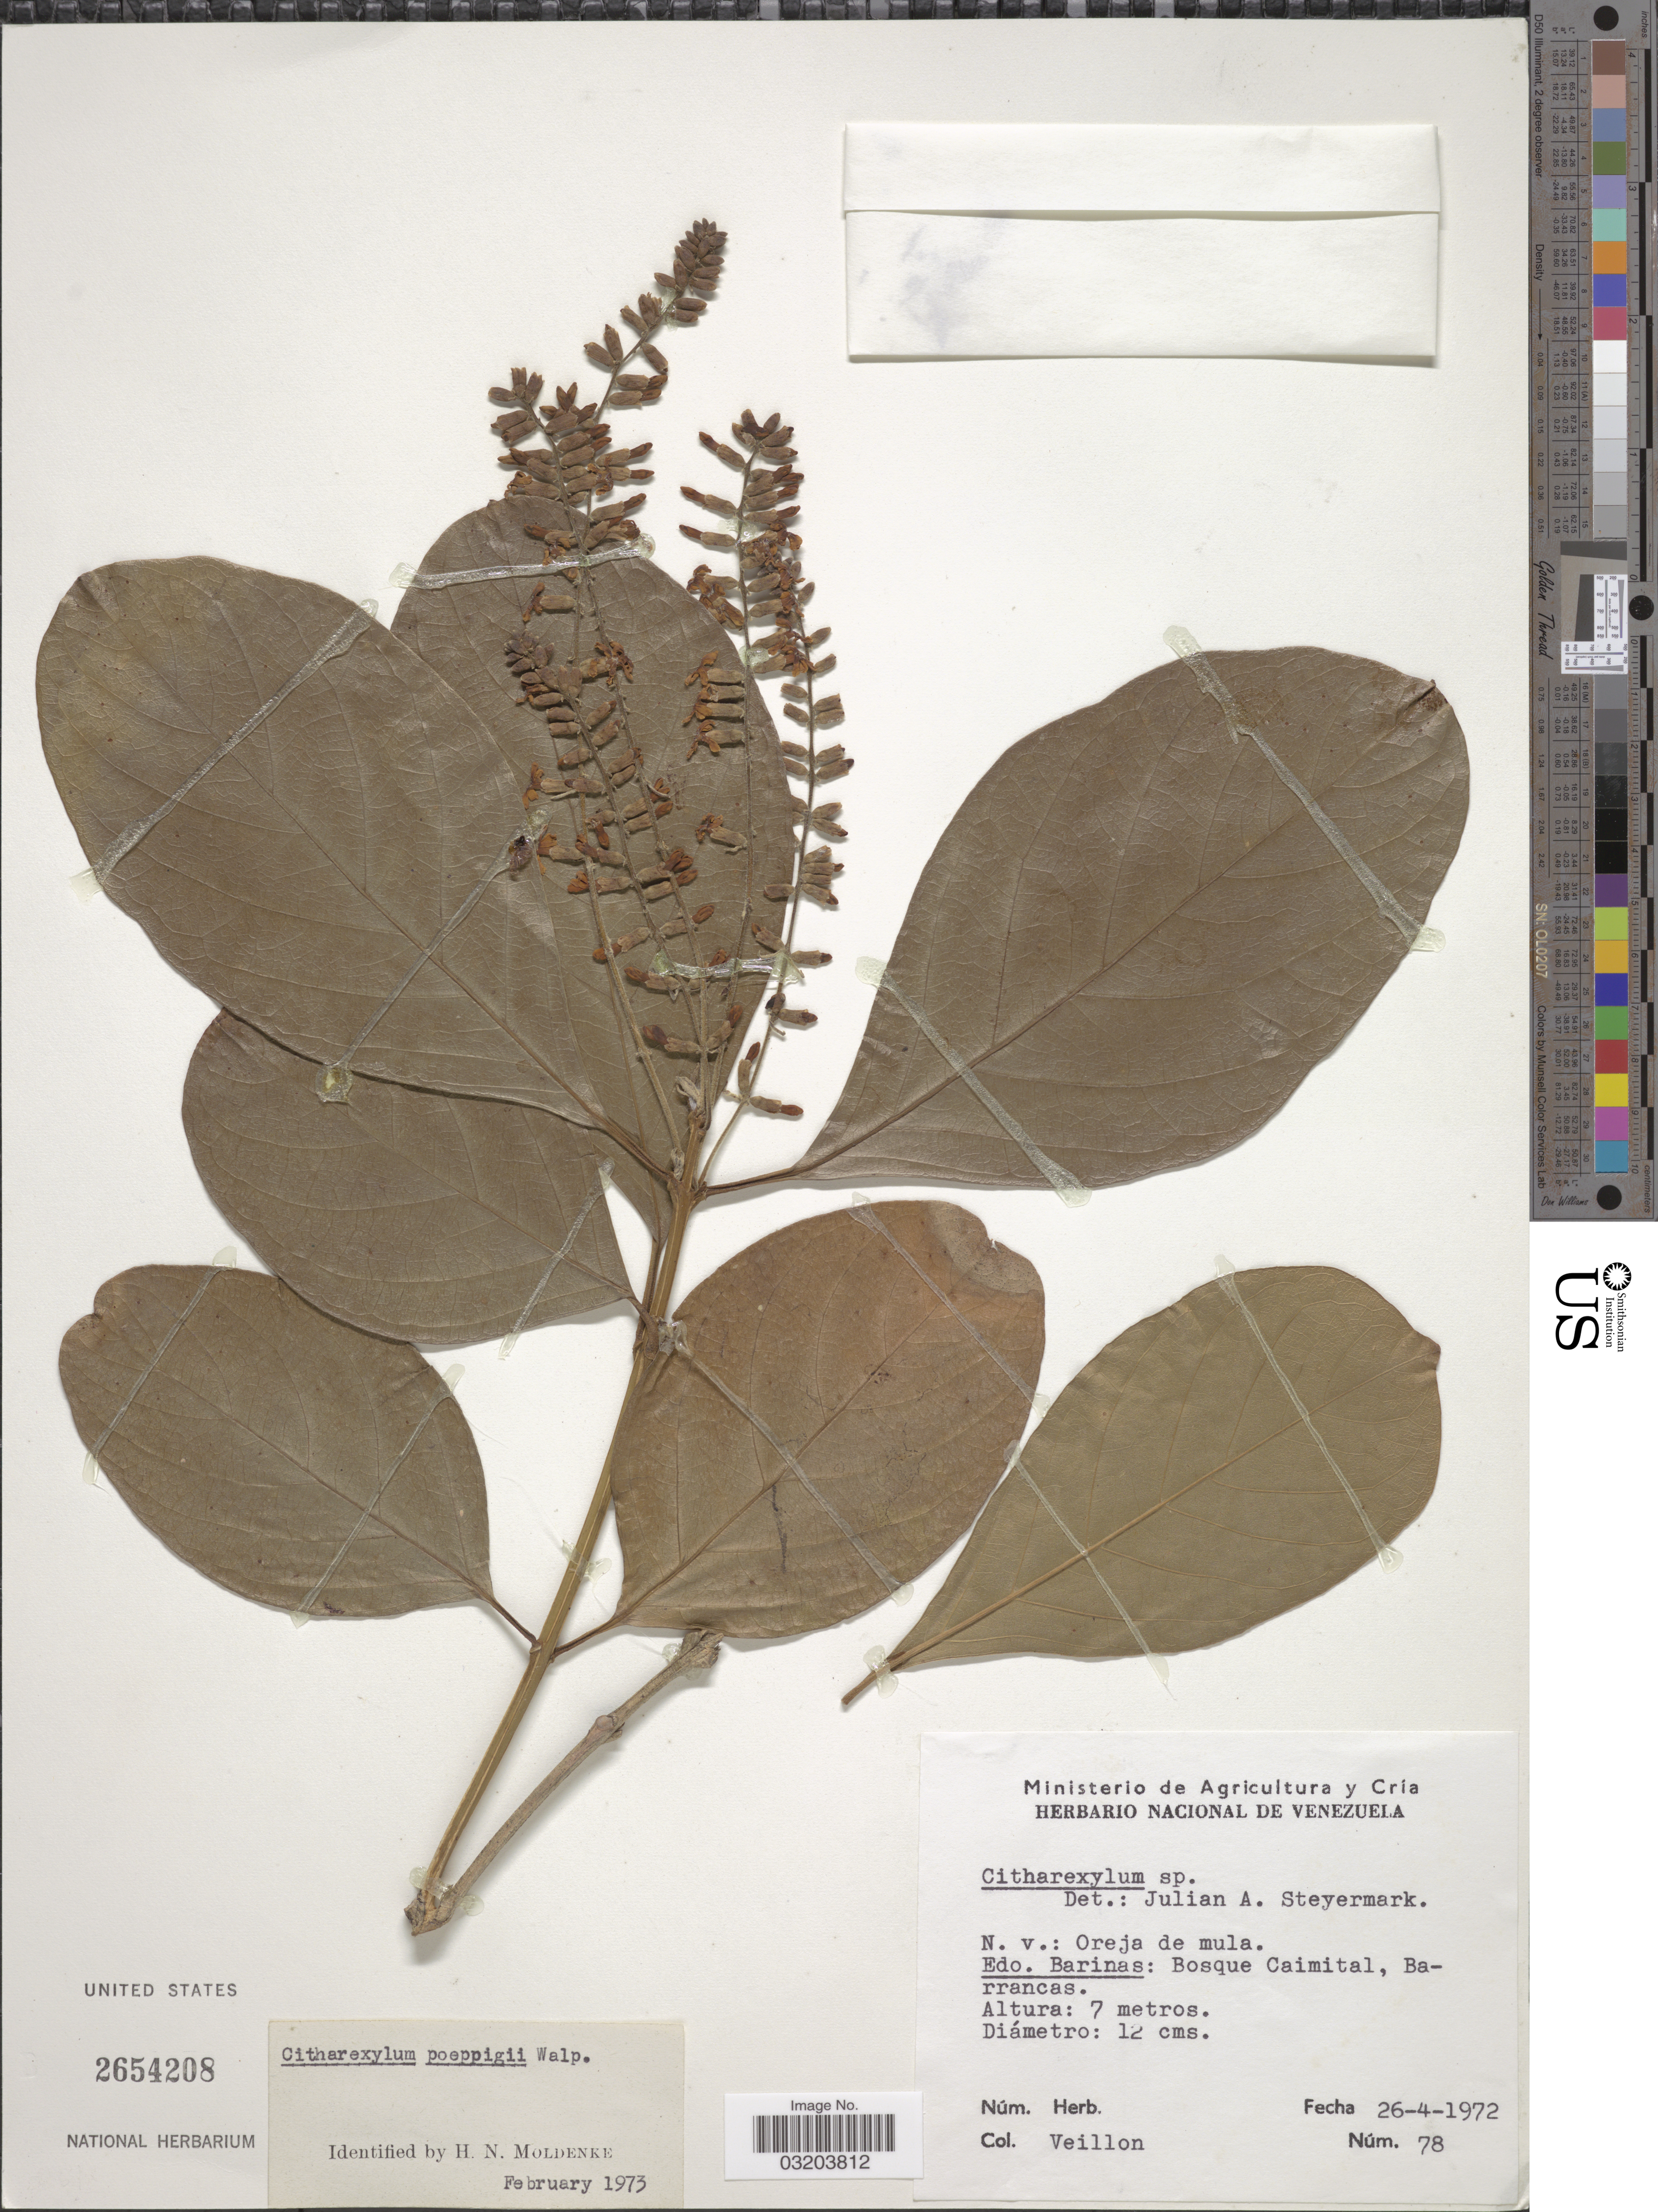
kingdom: Plantae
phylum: Tracheophyta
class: Magnoliopsida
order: Lamiales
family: Verbenaceae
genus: Citharexylum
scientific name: Citharexylum poeppigii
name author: Walp.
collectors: -. Veillon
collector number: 78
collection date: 1972-04-26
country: Venezuela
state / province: Barinas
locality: Bosque Caimital, Barrancas.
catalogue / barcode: US 2654208